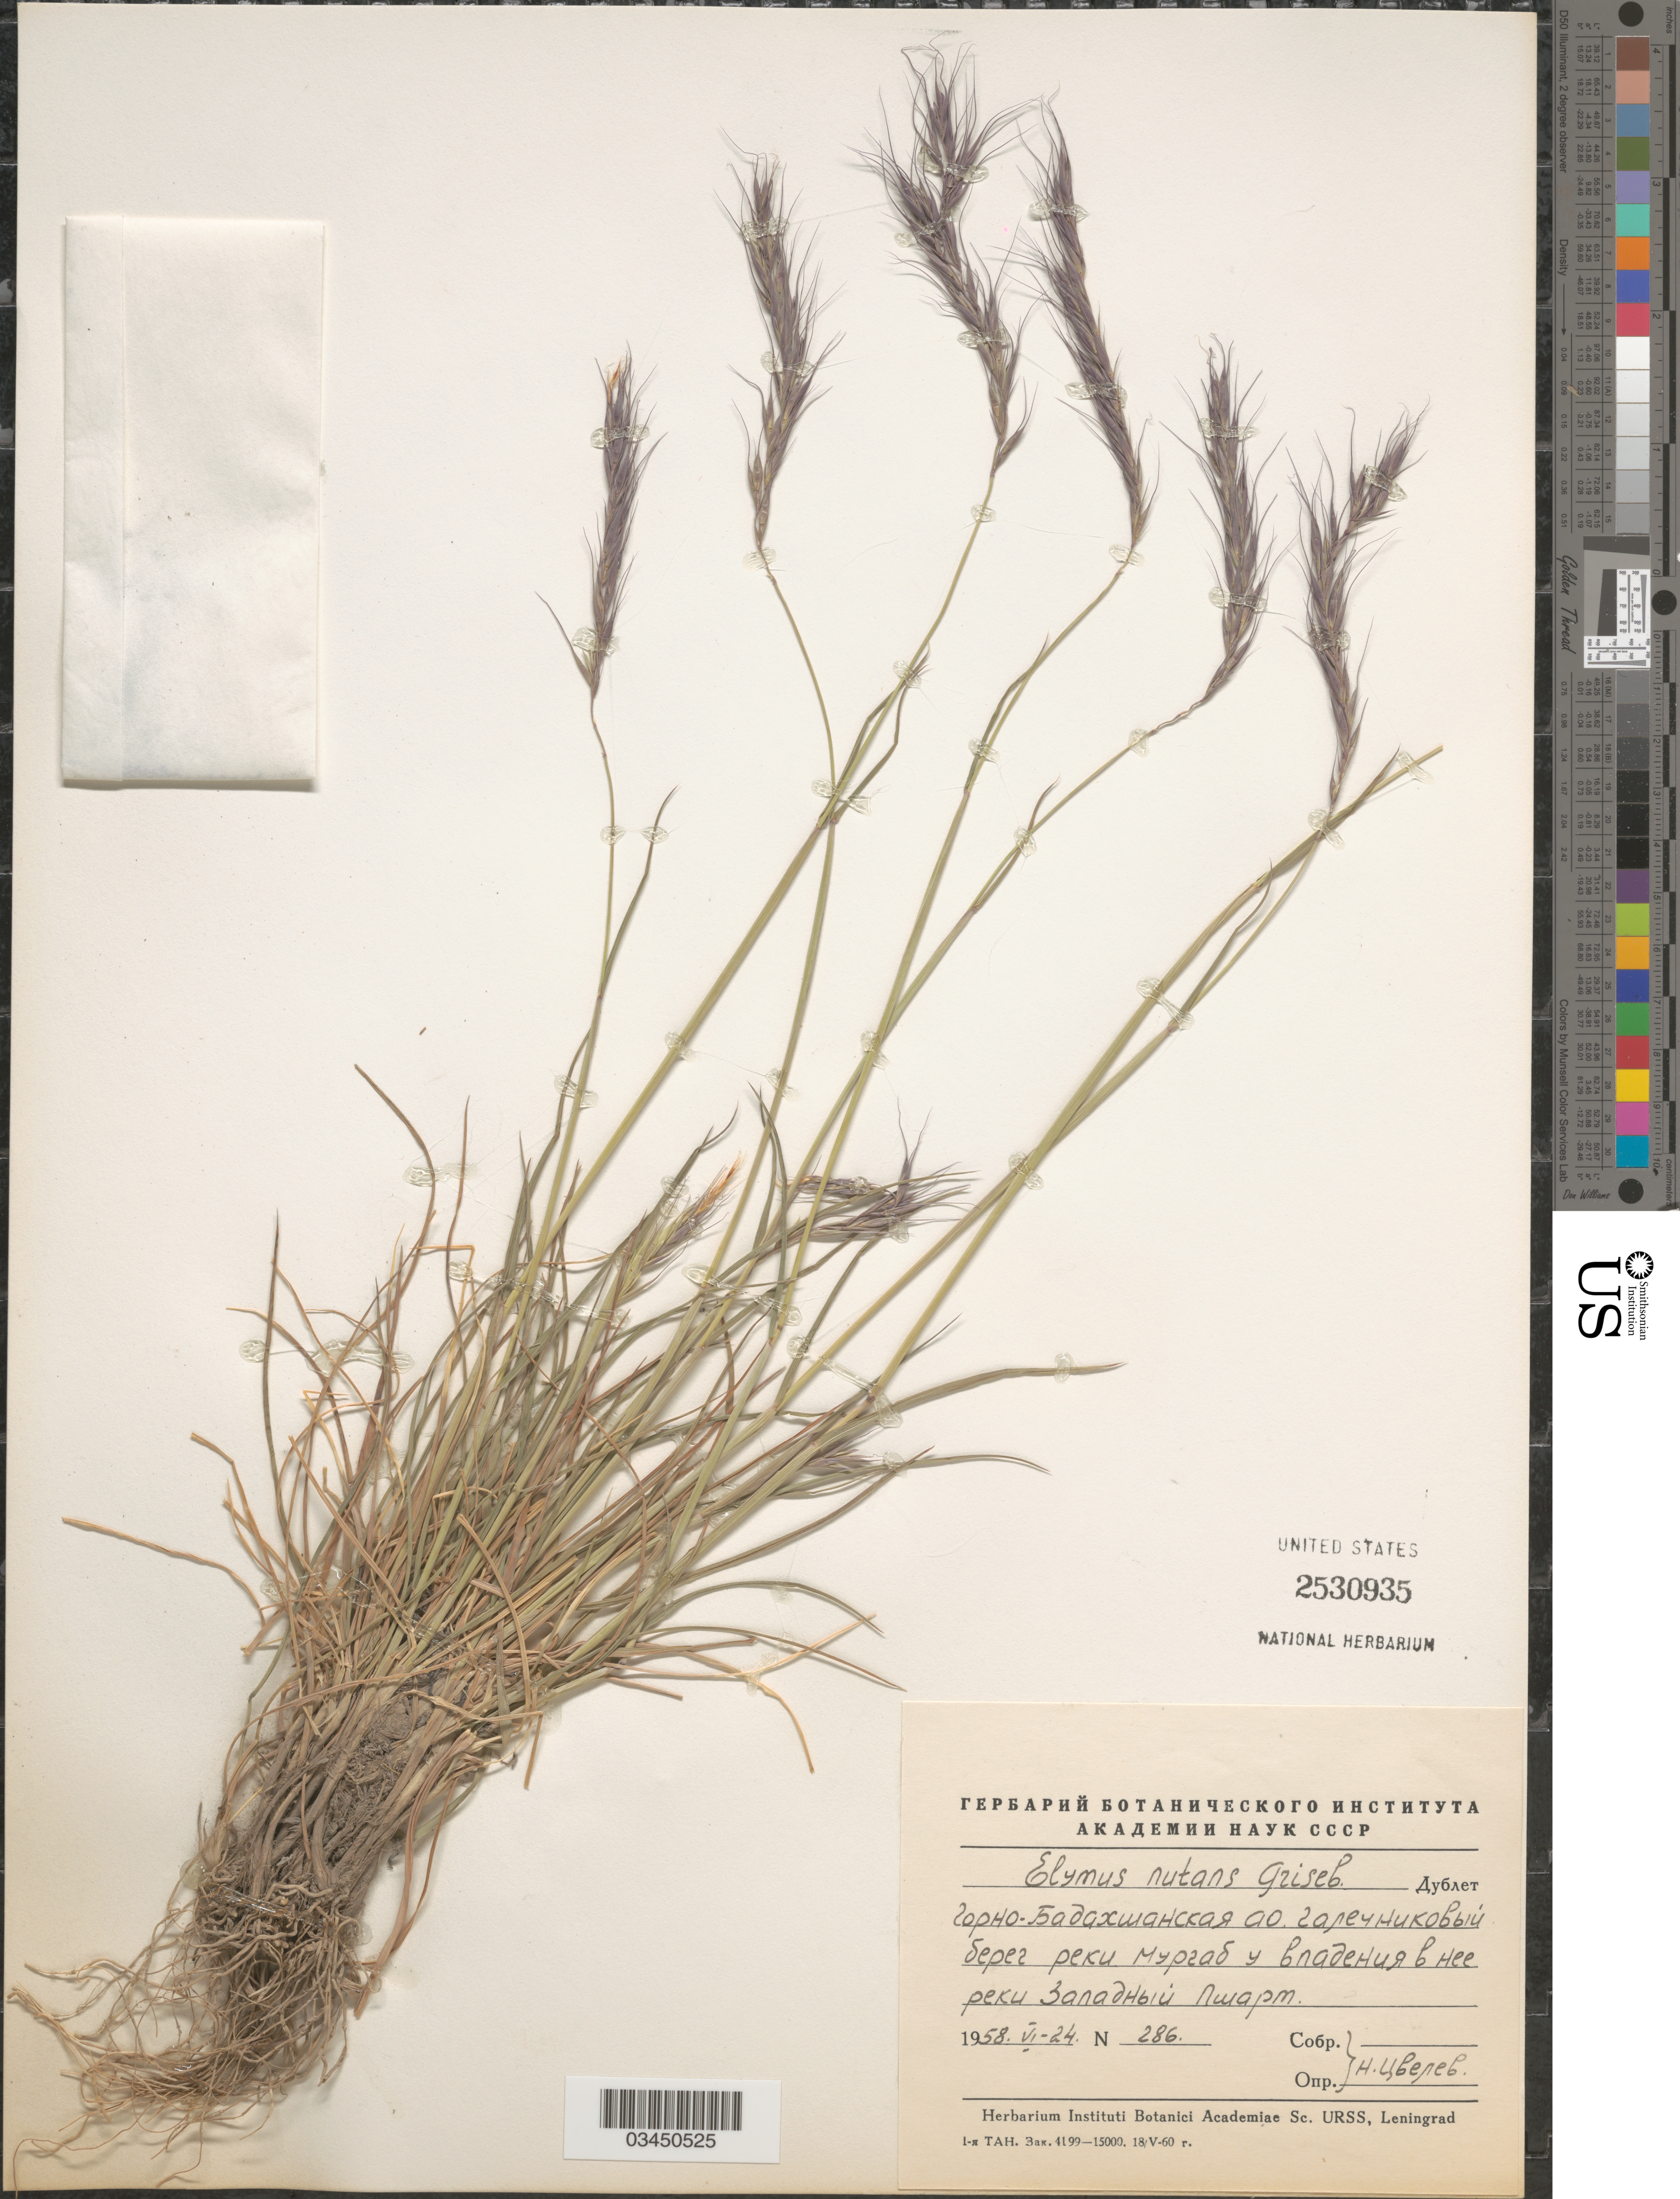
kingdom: Plantae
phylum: Tracheophyta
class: Liliopsida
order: Poales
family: Poaceae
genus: Elymus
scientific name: Elymus nutans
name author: Griseb.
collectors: N. Tsvelev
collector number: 286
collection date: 1958-06-24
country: Tajikistan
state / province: Gorno-Badakhstan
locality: Shore of river Murghob near confluence with river Psharti Gharbí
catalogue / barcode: US 2530935